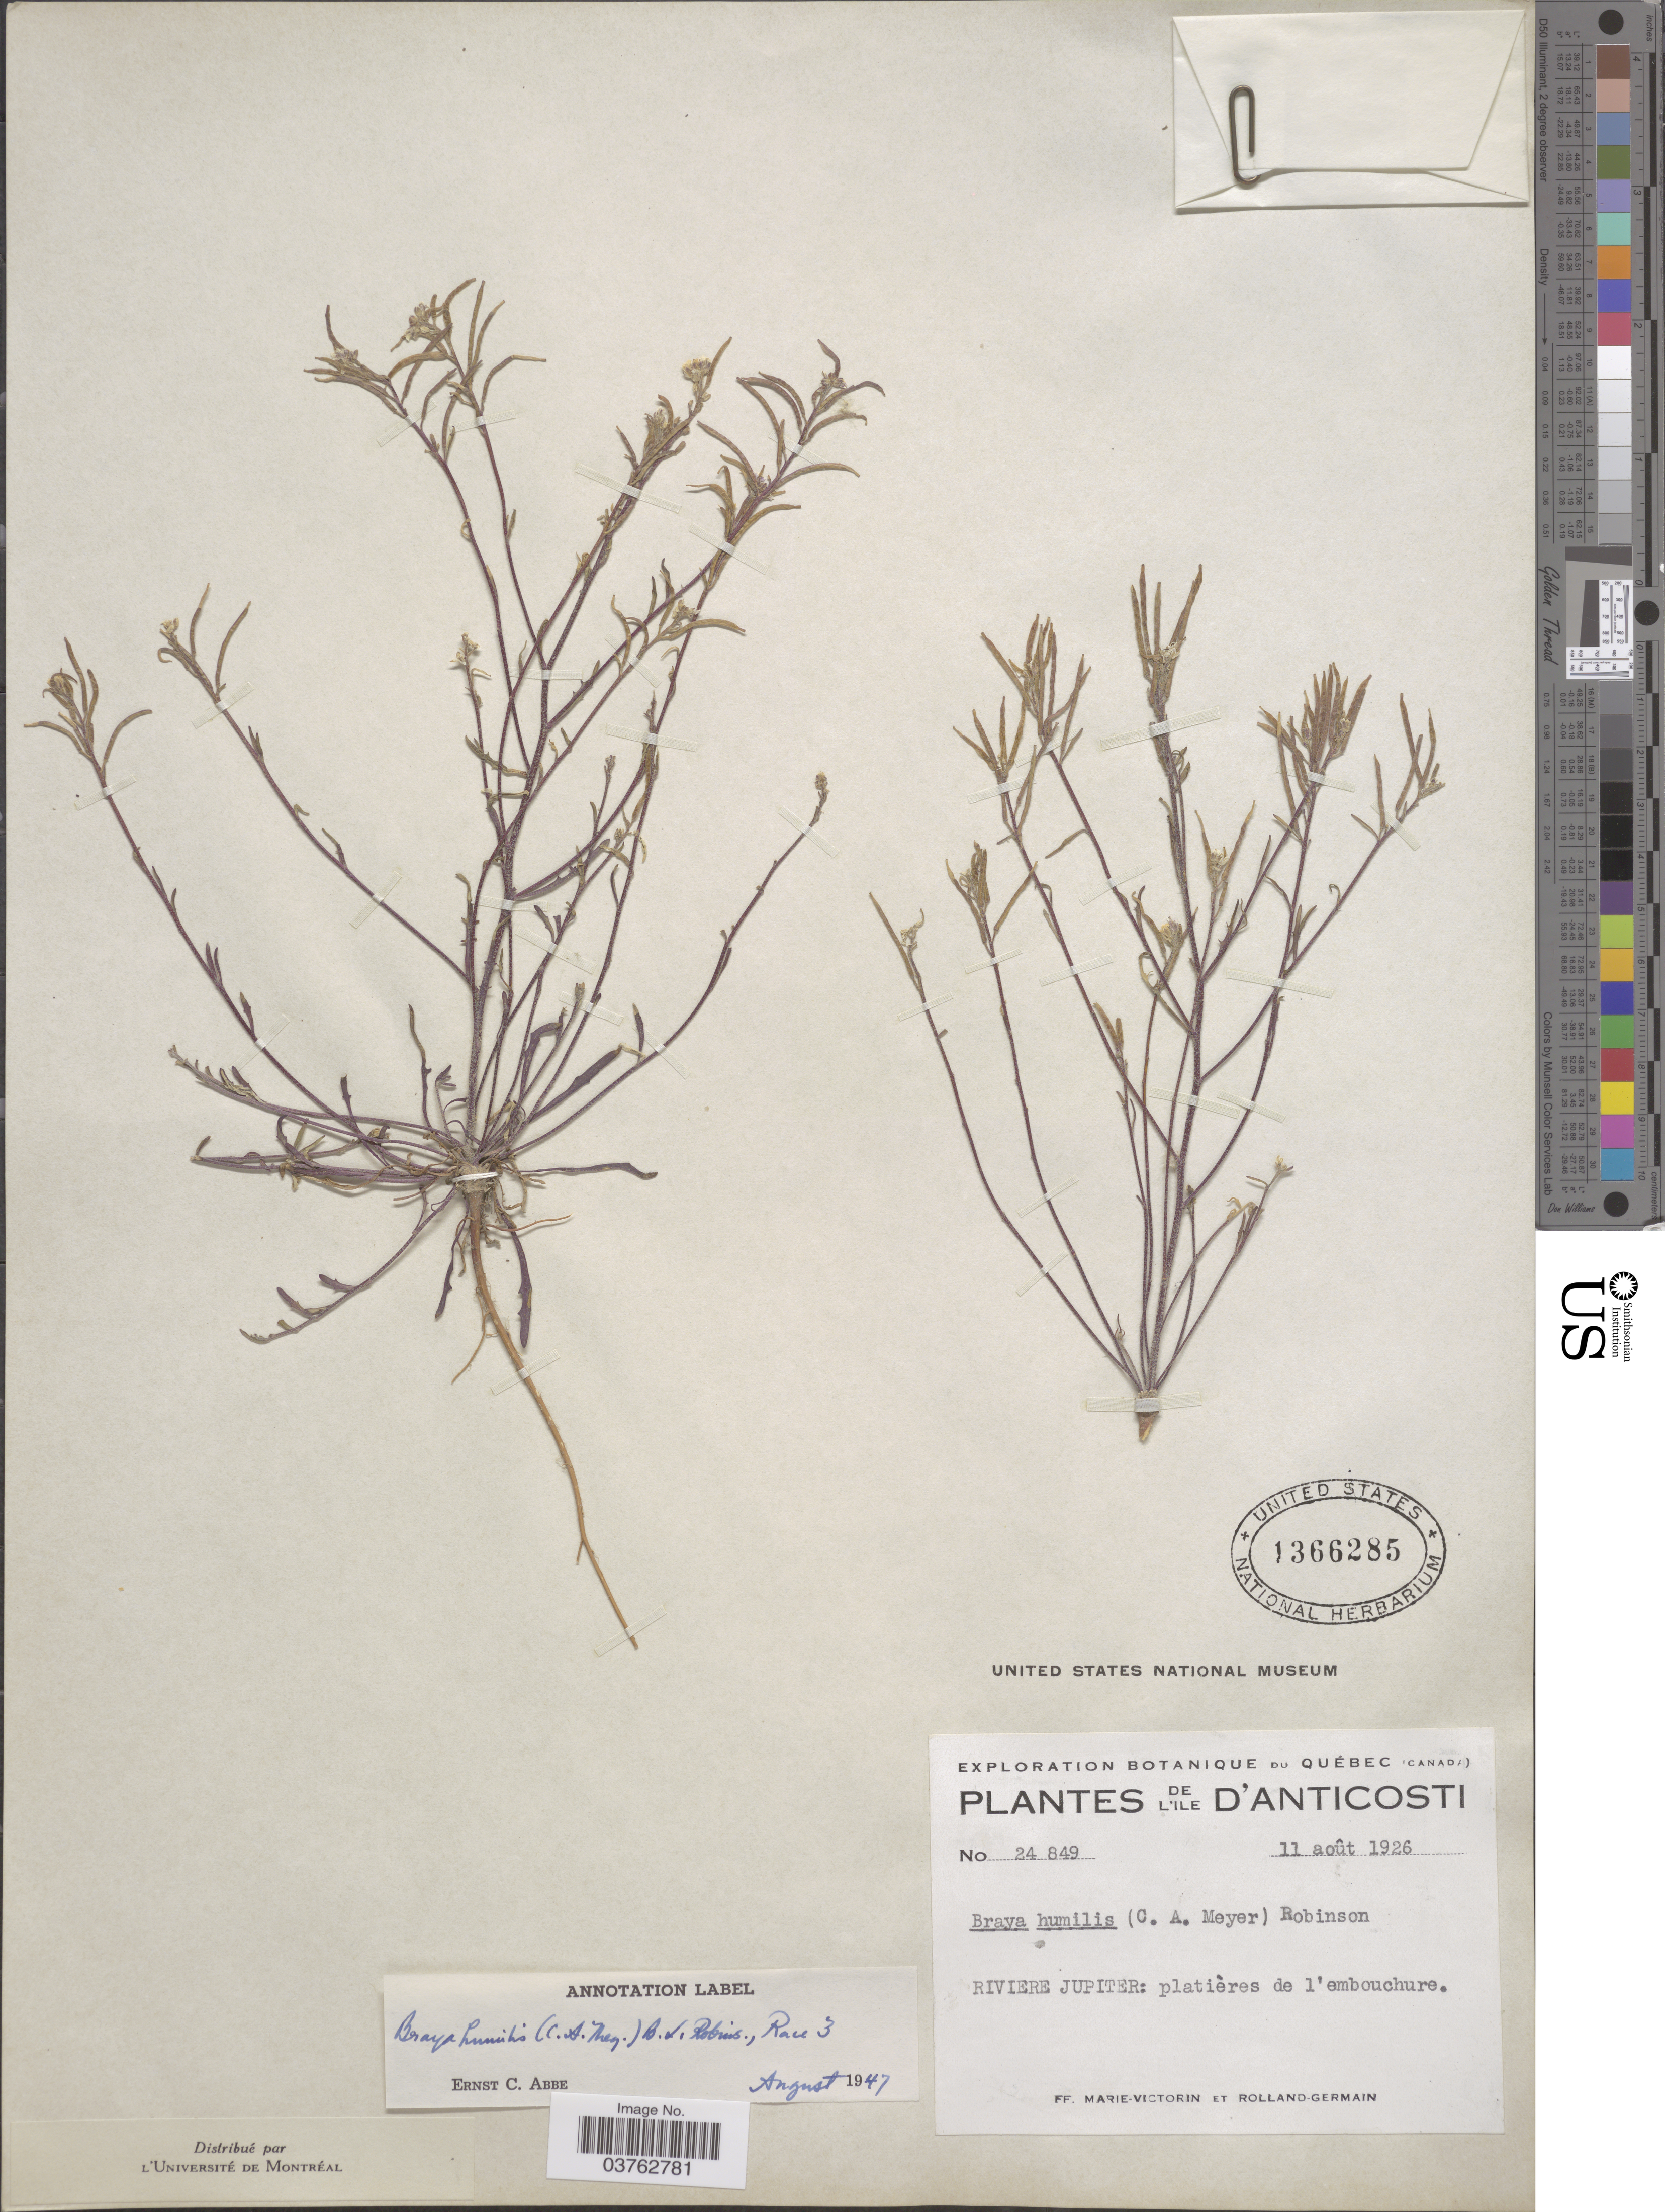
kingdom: Plantae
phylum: Tracheophyta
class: Magnoliopsida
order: Brassicales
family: Brassicaceae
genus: Braya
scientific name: Braya humilis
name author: (C.A. Mey.) B.L. Rob.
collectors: F. Marie-Victorin & Rolland-Germain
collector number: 24849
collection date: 1926-08-11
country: Canada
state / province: Quebec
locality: Ile D'Anticosti. Riviere Jupiter: platièeres de l'embouchure.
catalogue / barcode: US 1366285